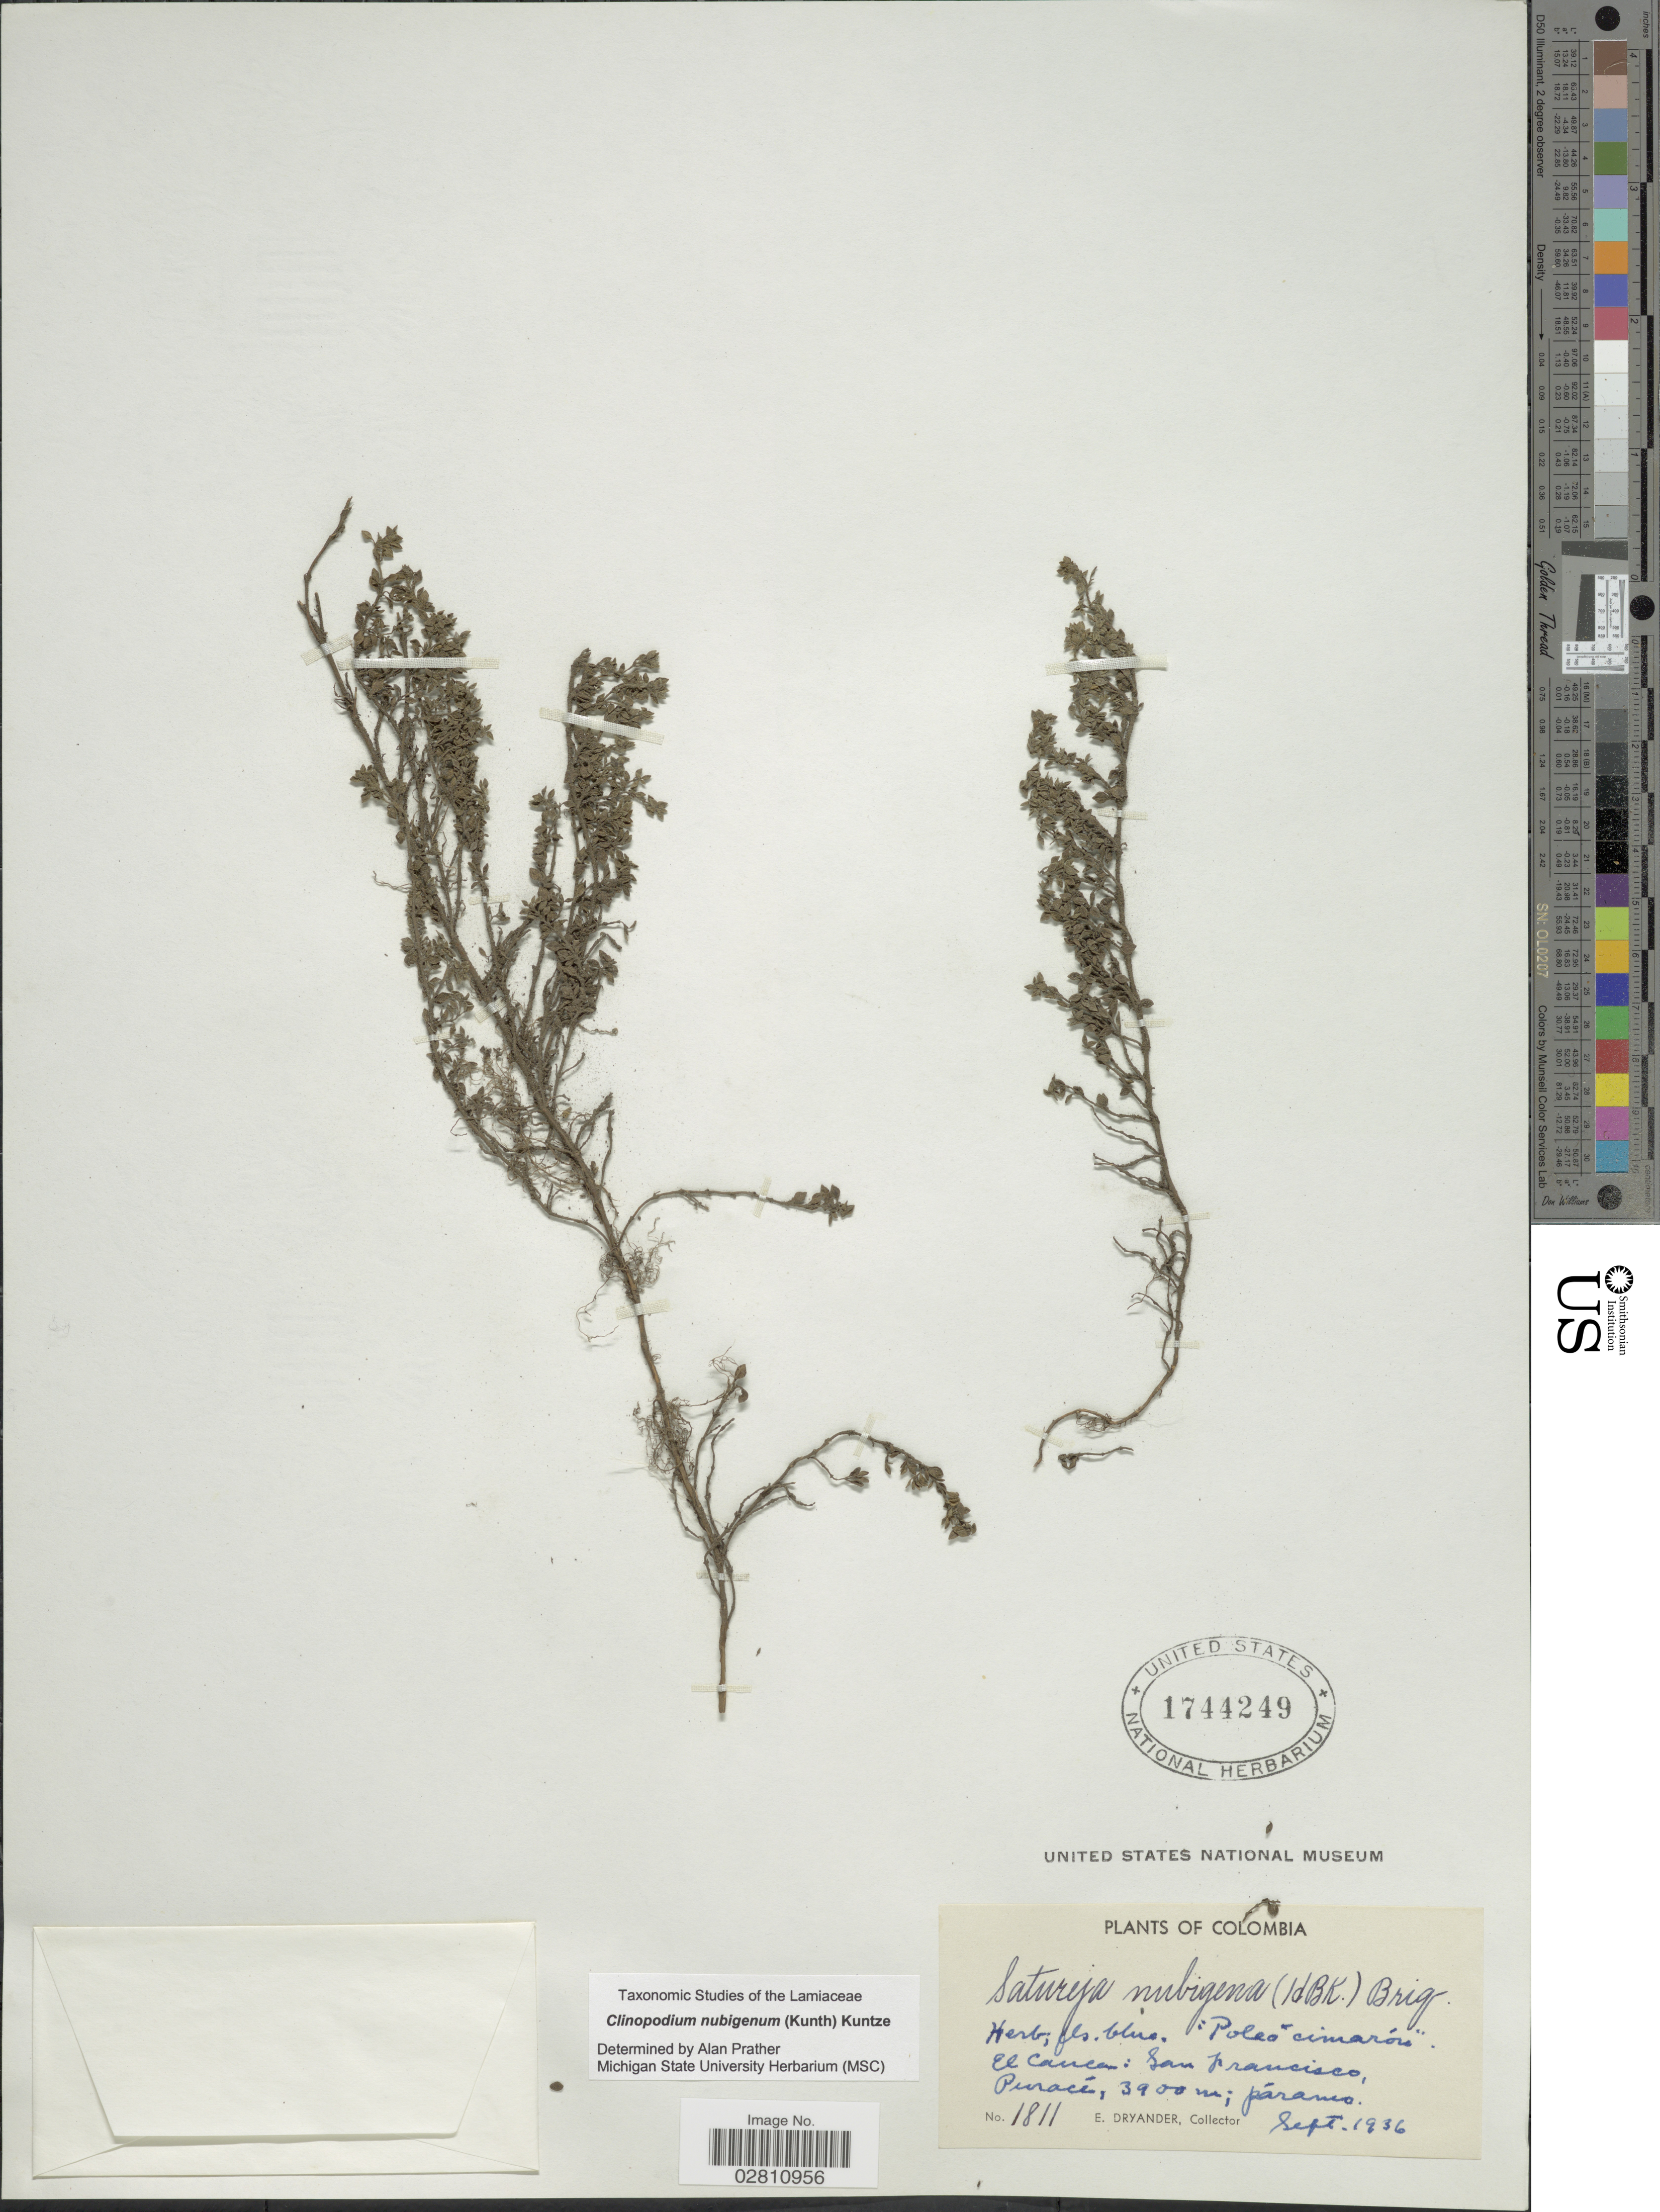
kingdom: Plantae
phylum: Tracheophyta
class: Magnoliopsida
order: Lamiales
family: Lamiaceae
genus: Clinopodium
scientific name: Clinopodium nubigenum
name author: (Kunth) Kuntze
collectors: E. Dryander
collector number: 1811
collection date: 1936-09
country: Colombia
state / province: Cauca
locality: El Cauca: San Francisco, Puracé.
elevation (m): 3900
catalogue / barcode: US 1744249